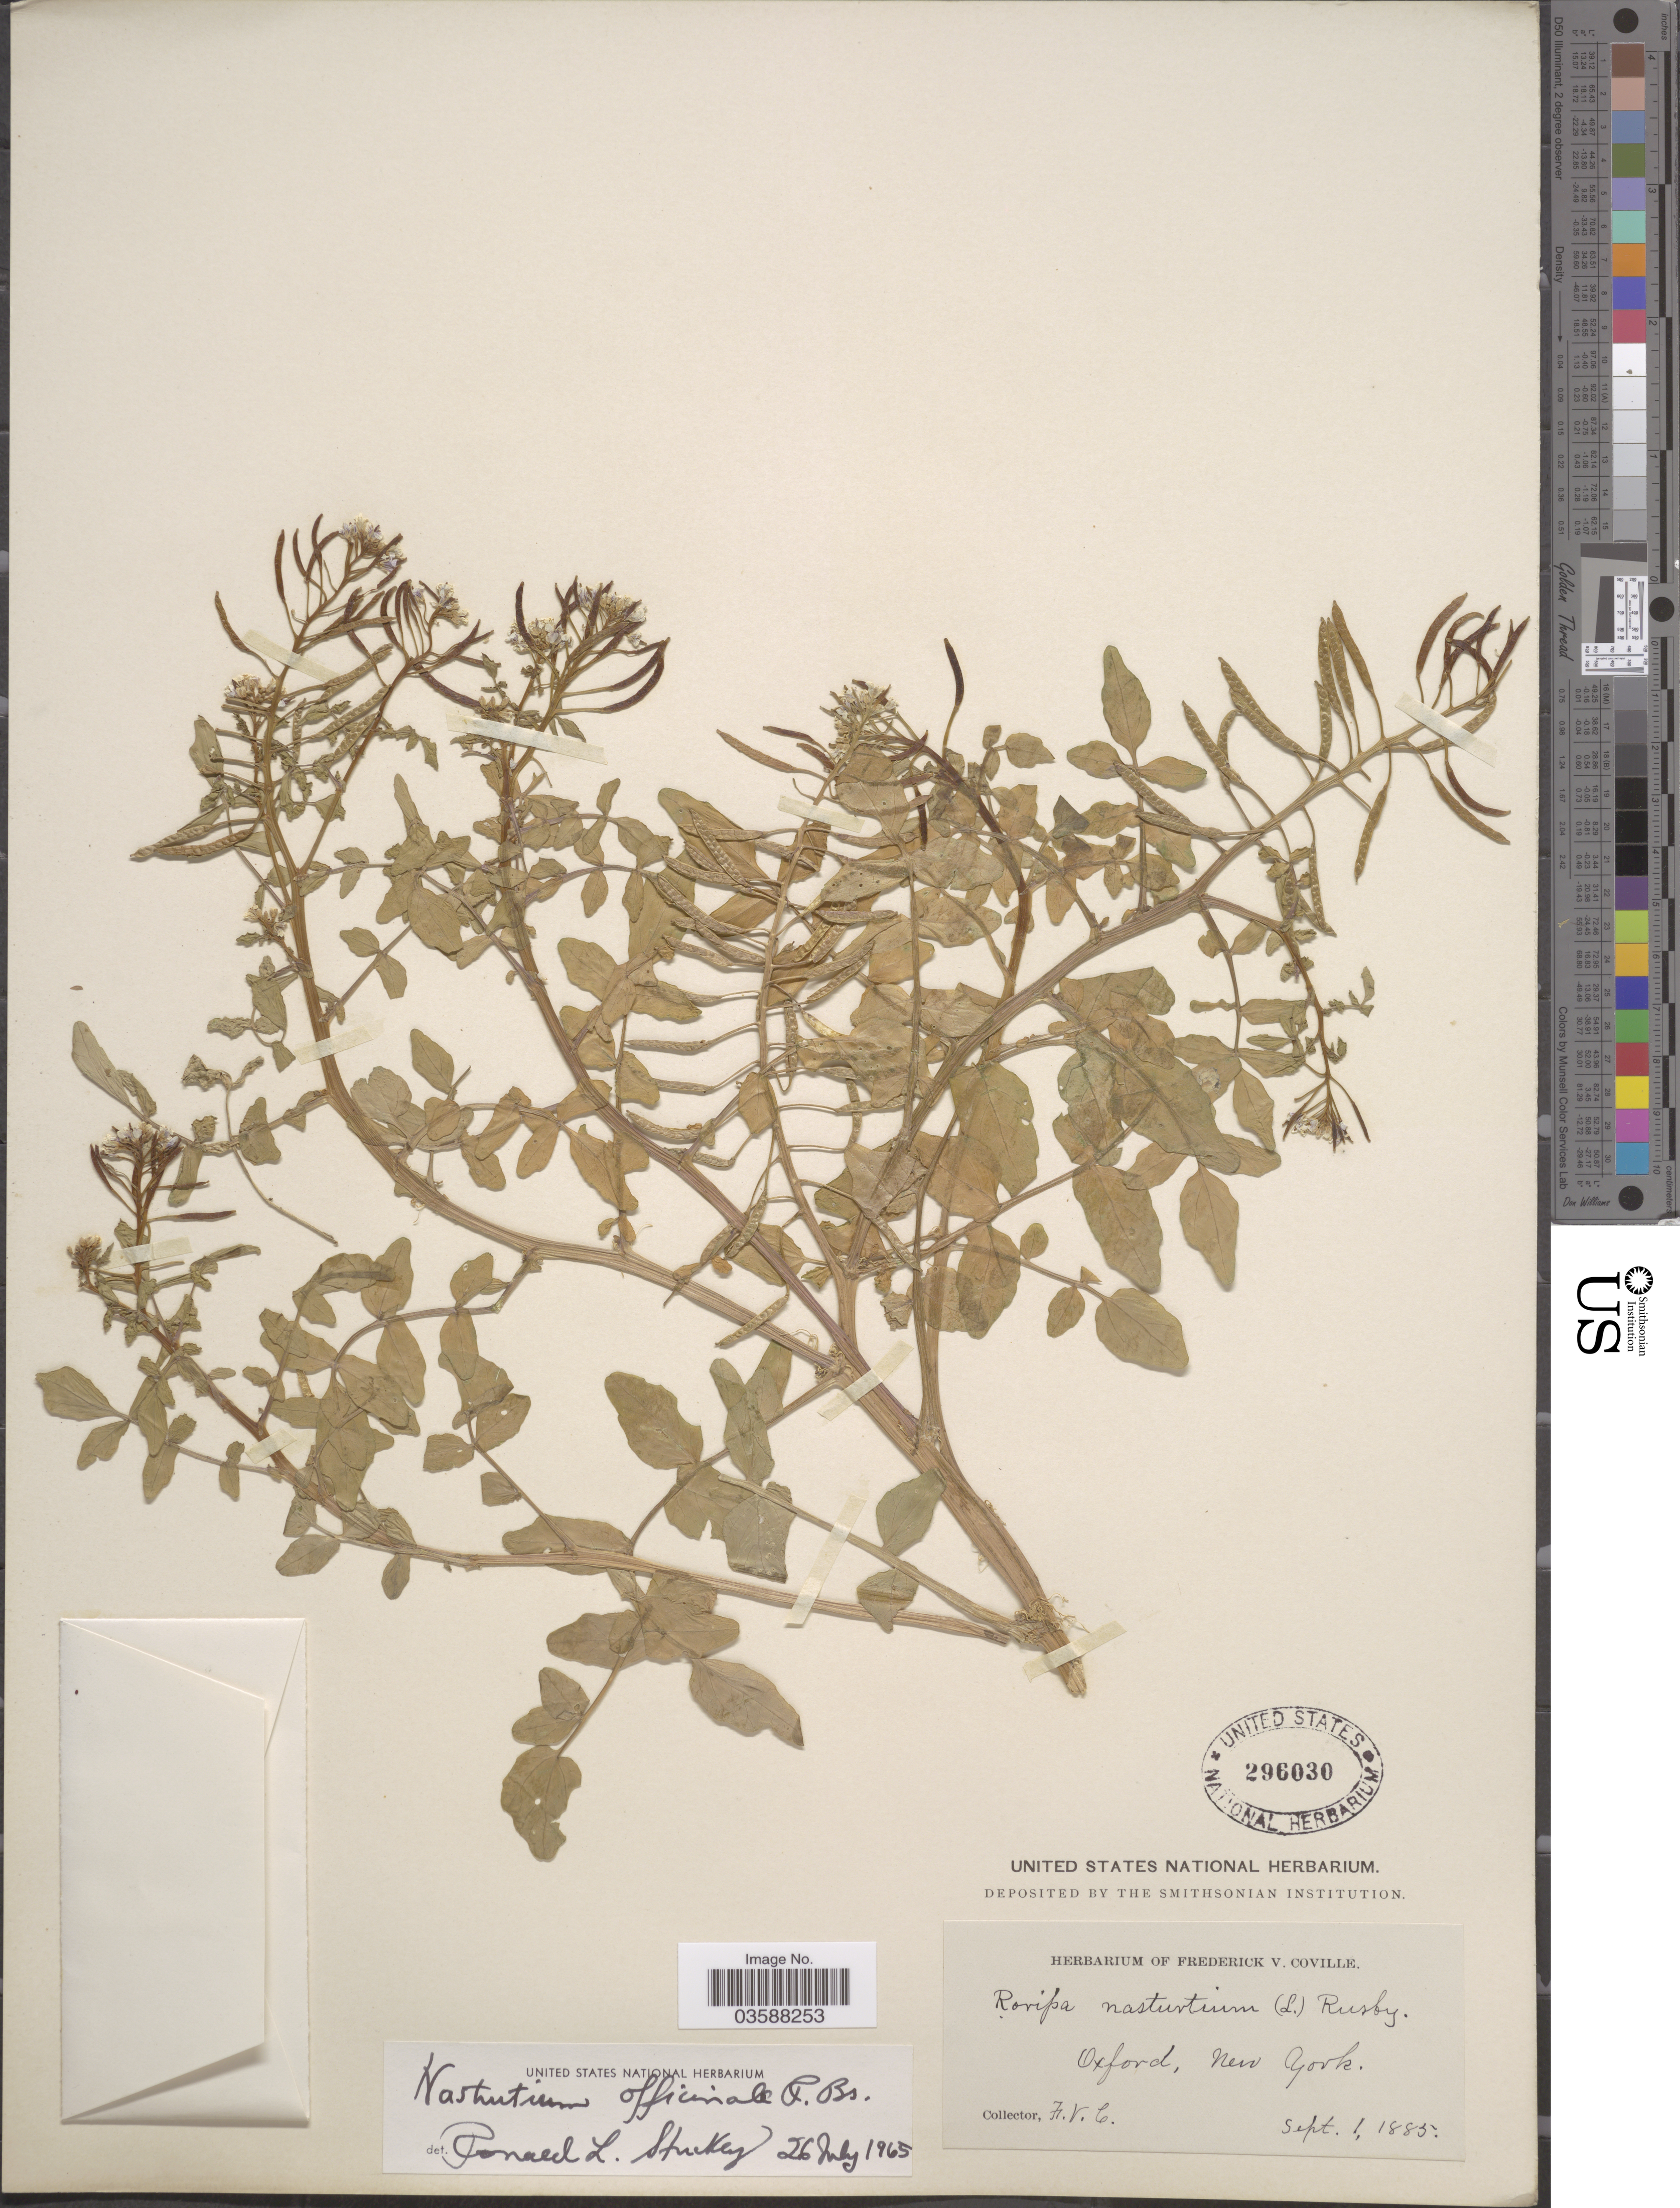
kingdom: Plantae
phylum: Tracheophyta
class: Magnoliopsida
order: Brassicales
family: Brassicaceae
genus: Nasturtium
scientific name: Nasturtium officinale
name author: R. Br.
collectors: F. V. Coville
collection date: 1885-09-01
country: United States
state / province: New York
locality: Oxford.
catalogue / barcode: US 296030